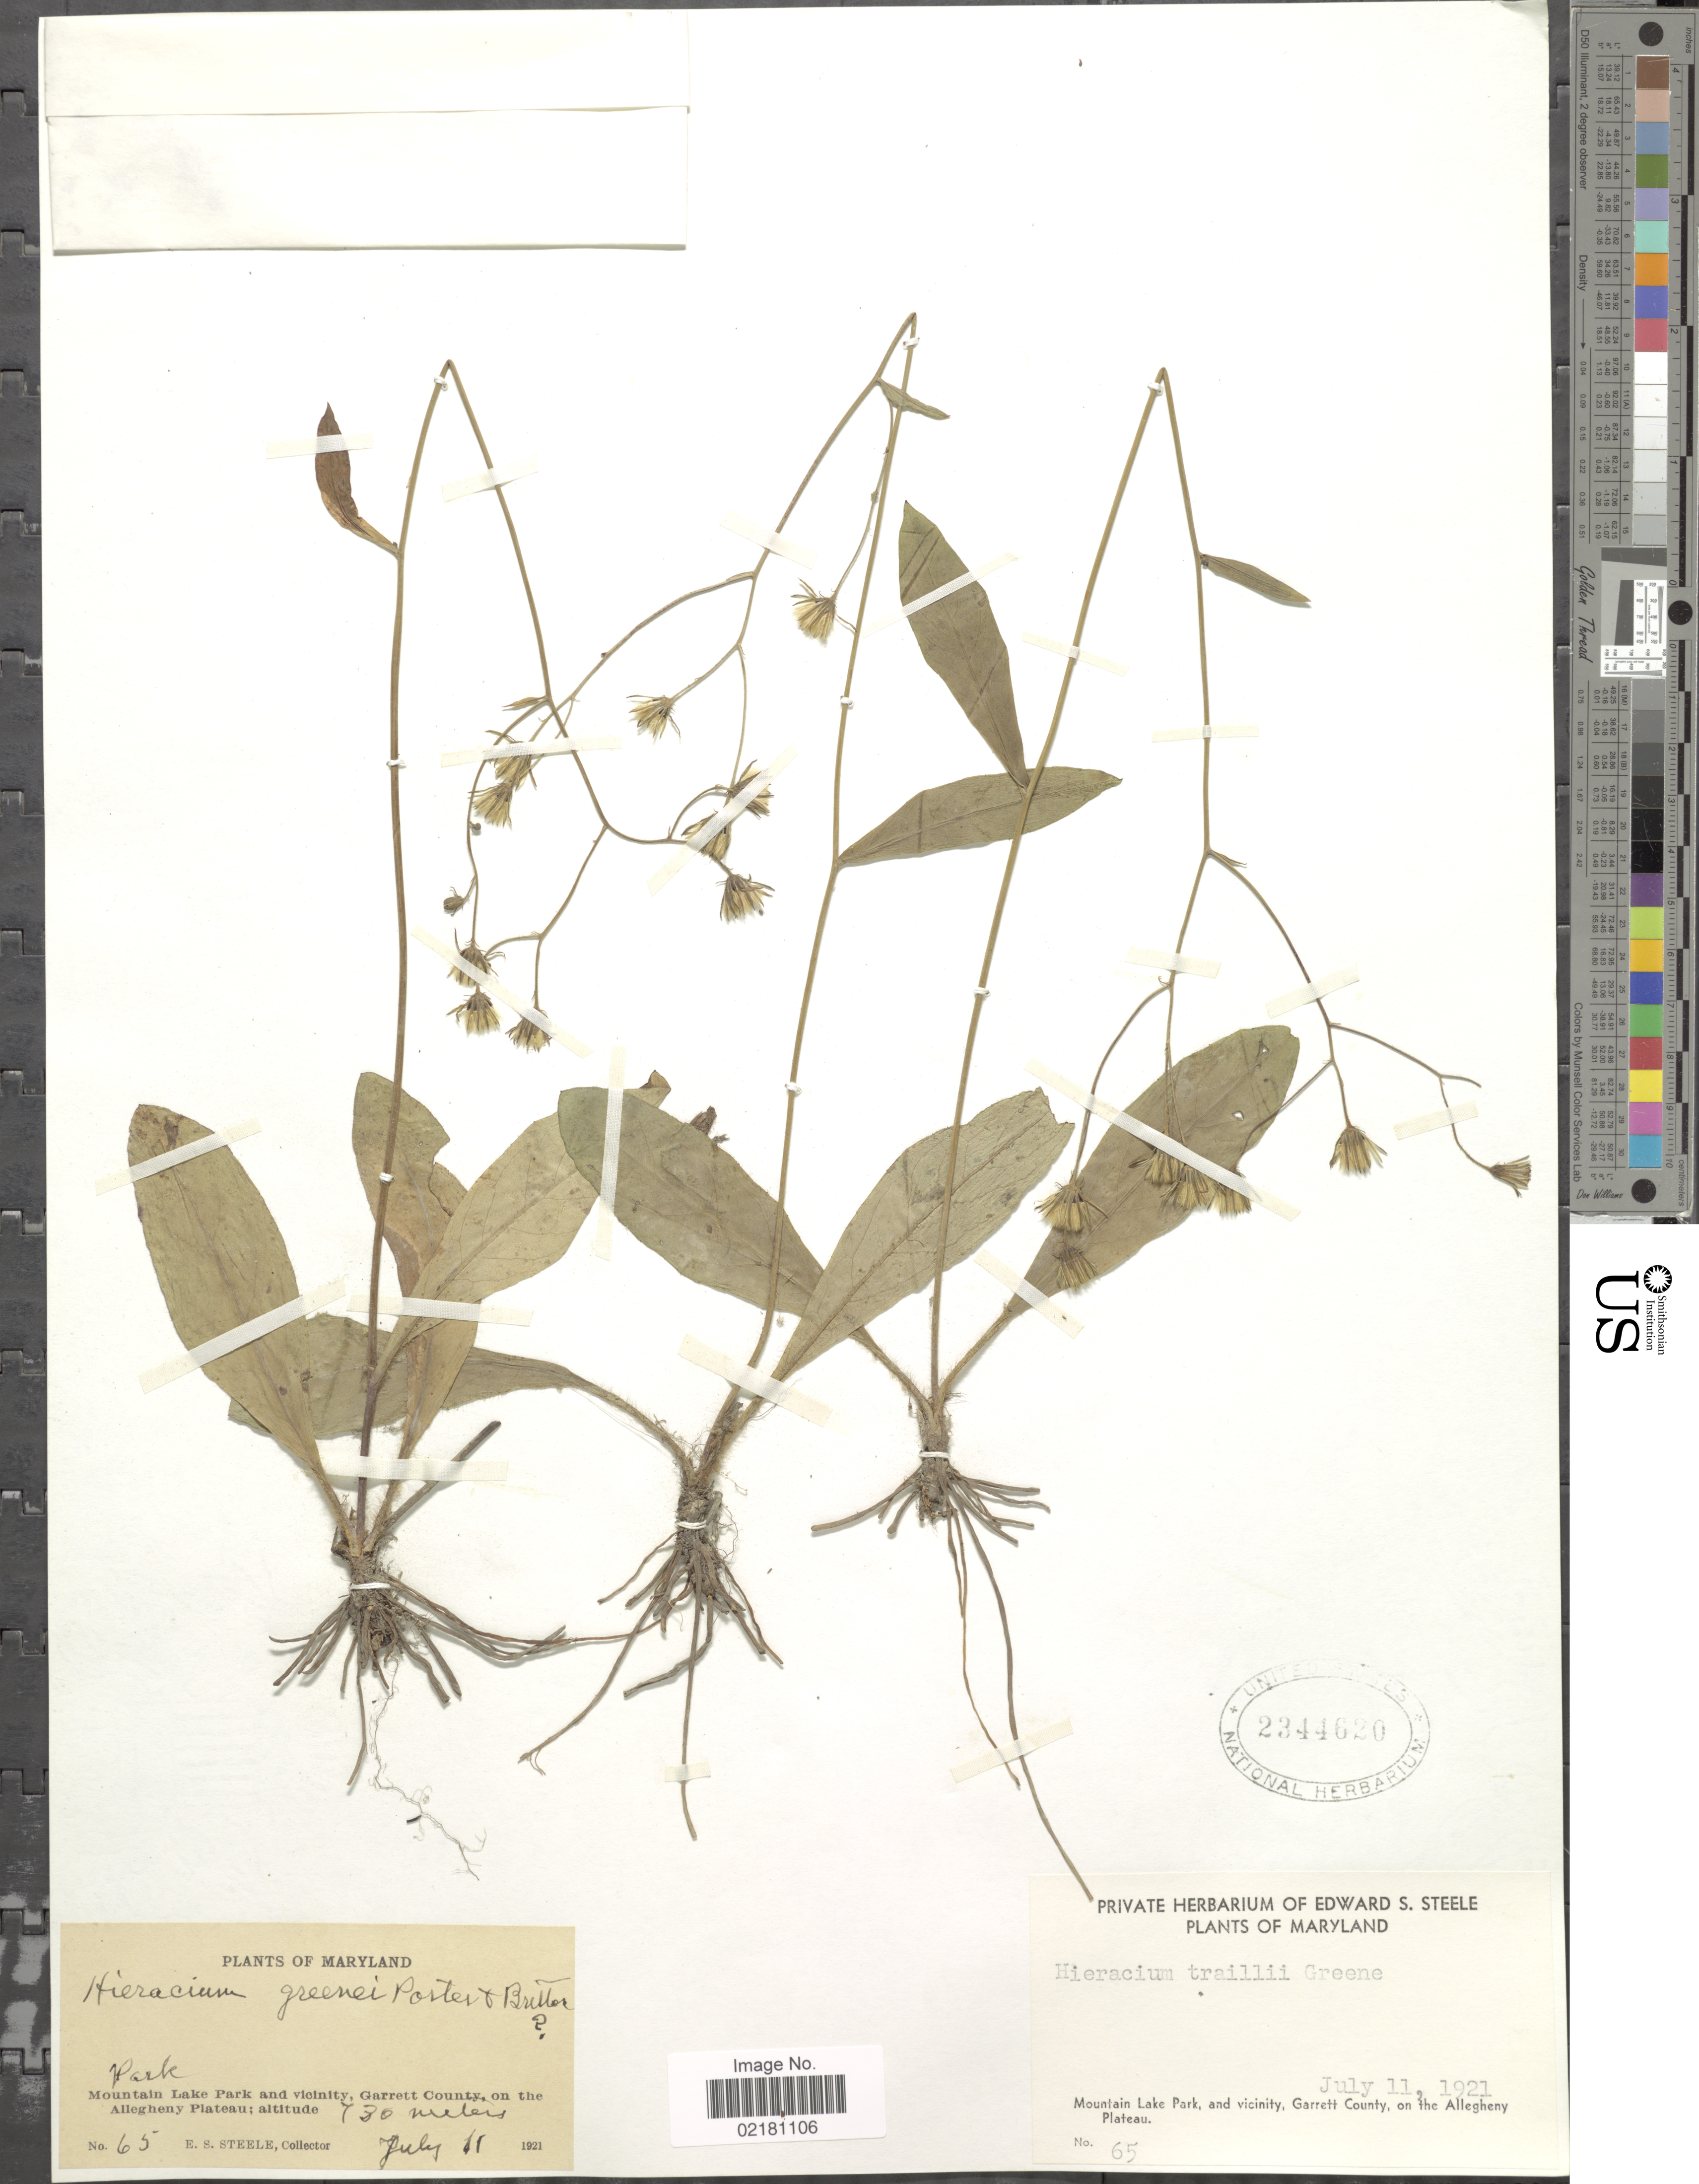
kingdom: Plantae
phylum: Tracheophyta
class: Magnoliopsida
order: Asterales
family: Asteraceae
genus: Hieracium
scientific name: Hieracium traillii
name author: Greene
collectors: E. Steele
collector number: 65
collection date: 1921-07-11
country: United States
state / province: Maryland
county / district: Garrett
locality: Mountain Lake Park, and vicinity, Garrett County, on the Allegheny Plateau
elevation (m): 730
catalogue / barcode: US 2344620